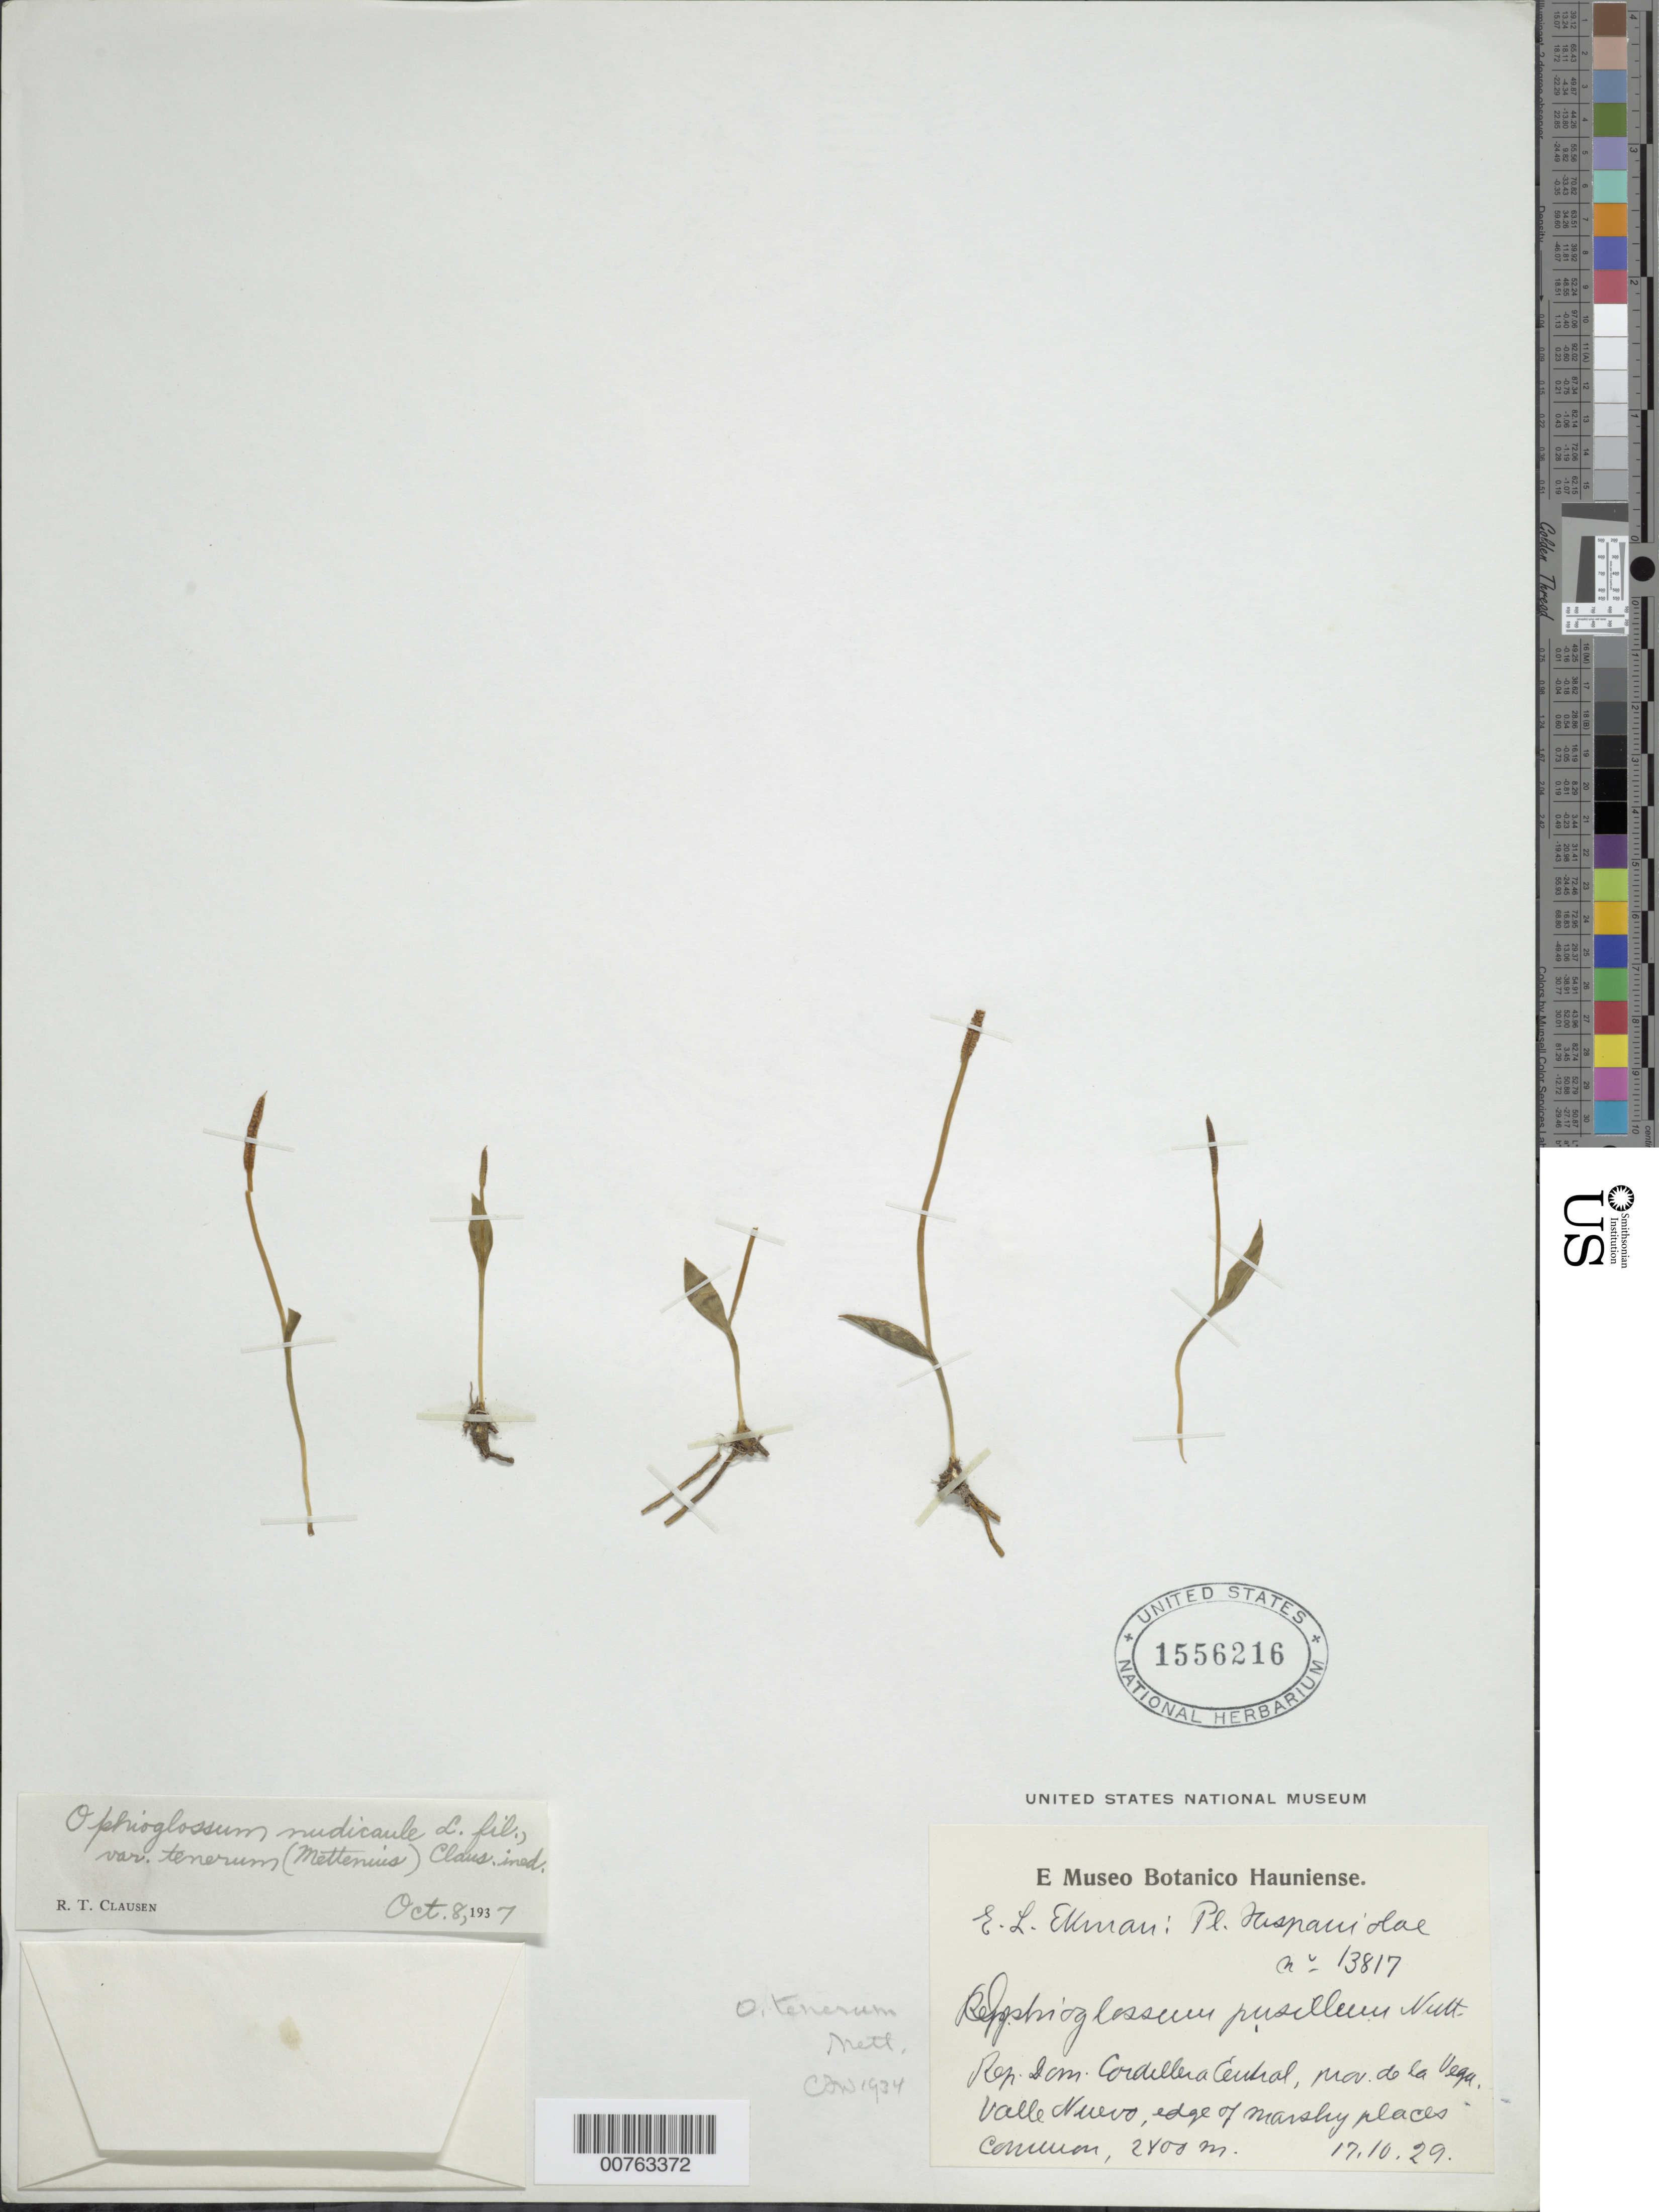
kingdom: Plantae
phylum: Tracheophyta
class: Polypodiopsida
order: Ophioglossales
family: Ophioglossaceae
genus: Ophioglossum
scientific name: Ophioglossum nudicaule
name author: L. f.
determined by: Clausen, R. T.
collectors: E. L. Ekman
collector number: H 13817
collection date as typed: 17 Oct 1929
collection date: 1929-10-17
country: Dominican Republic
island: Hispaniola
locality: Cordillera Central, Provincia de la Vega, Valle Nuevo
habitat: Edge of marshy places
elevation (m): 2400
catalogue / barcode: US 1556216